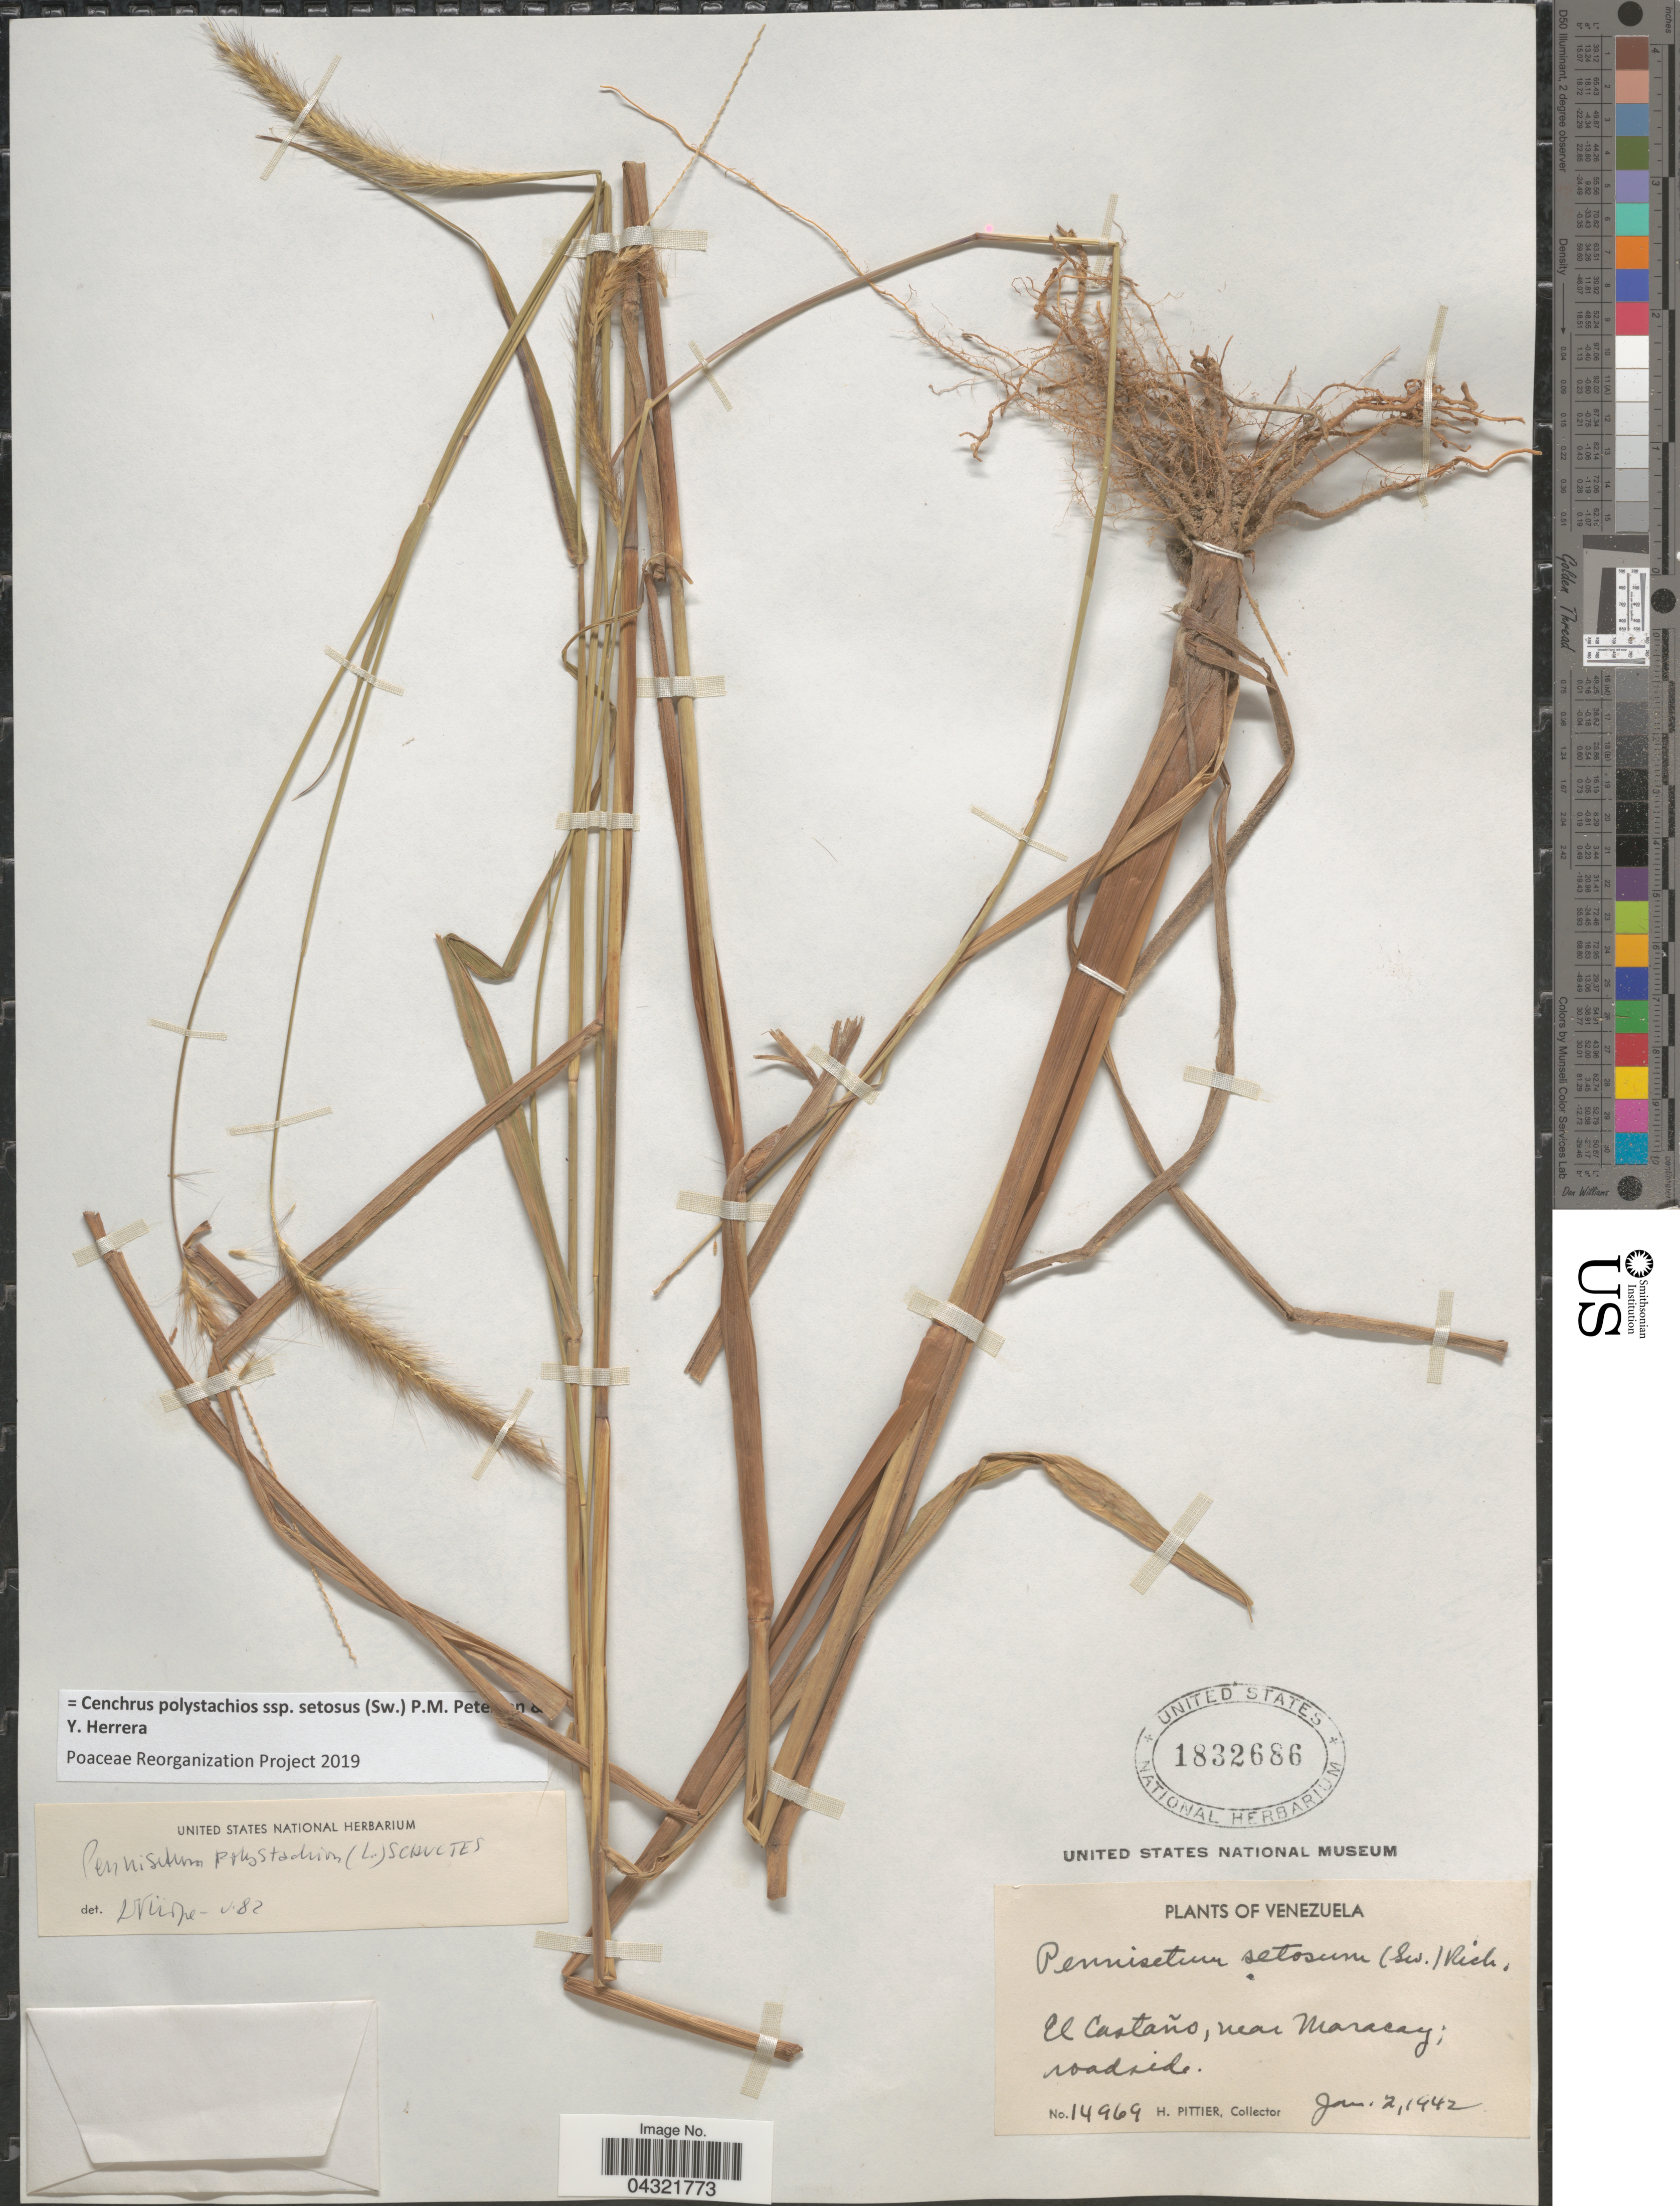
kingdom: Plantae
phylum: Tracheophyta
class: Liliopsida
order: Poales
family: Poaceae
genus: Cenchrus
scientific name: Cenchrus polystachios subsp. setosus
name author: (Sw.) P.M. Peterson & Y. Herrera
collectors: H. F. Pittier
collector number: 14969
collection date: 1942-01-02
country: Venezuela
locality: El Castaño, near Maracay; roadside.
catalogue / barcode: US 1832686